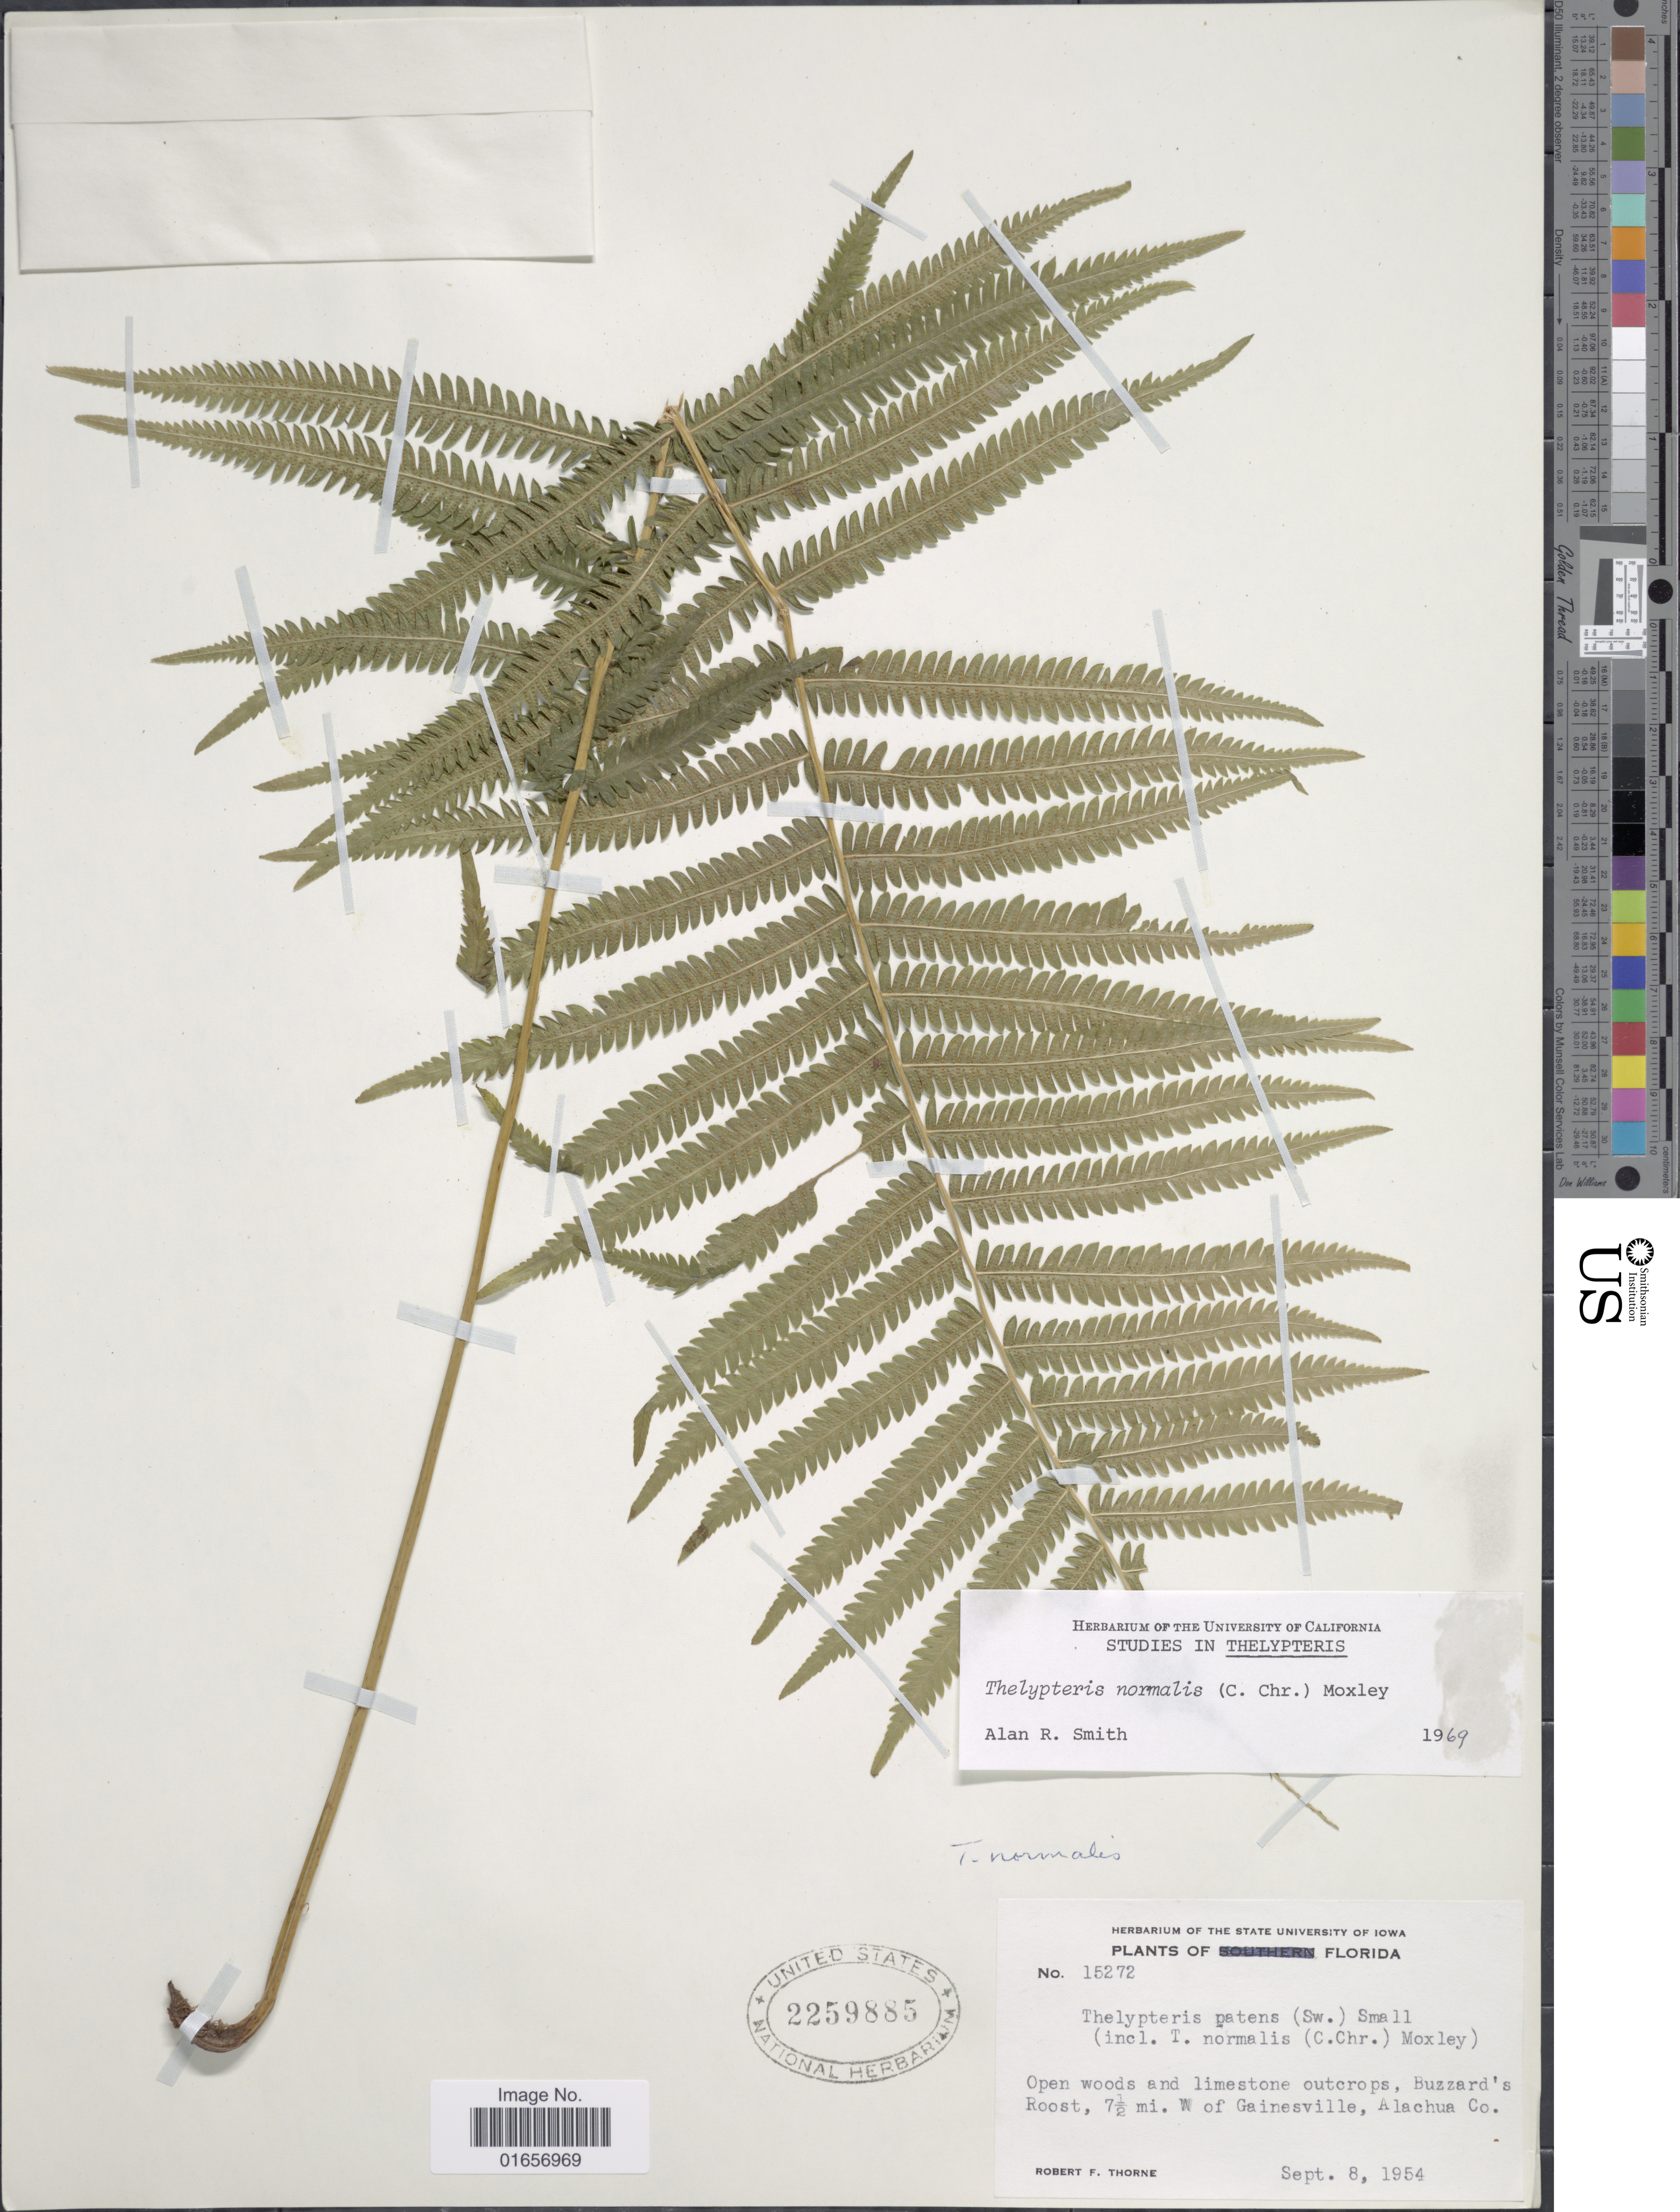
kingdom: Plantae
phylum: Tracheophyta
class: Polypodiopsida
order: Polypodiales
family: Thelypteridaceae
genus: Christella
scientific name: Christella kunthii comb. ined.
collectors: R. F. Thorne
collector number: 15272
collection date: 1954-09-08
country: United States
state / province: Florida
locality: Buzzard's Roost, 7 1/2 mi. W. of Gainesville, Alachua Co.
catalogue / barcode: US 2259885